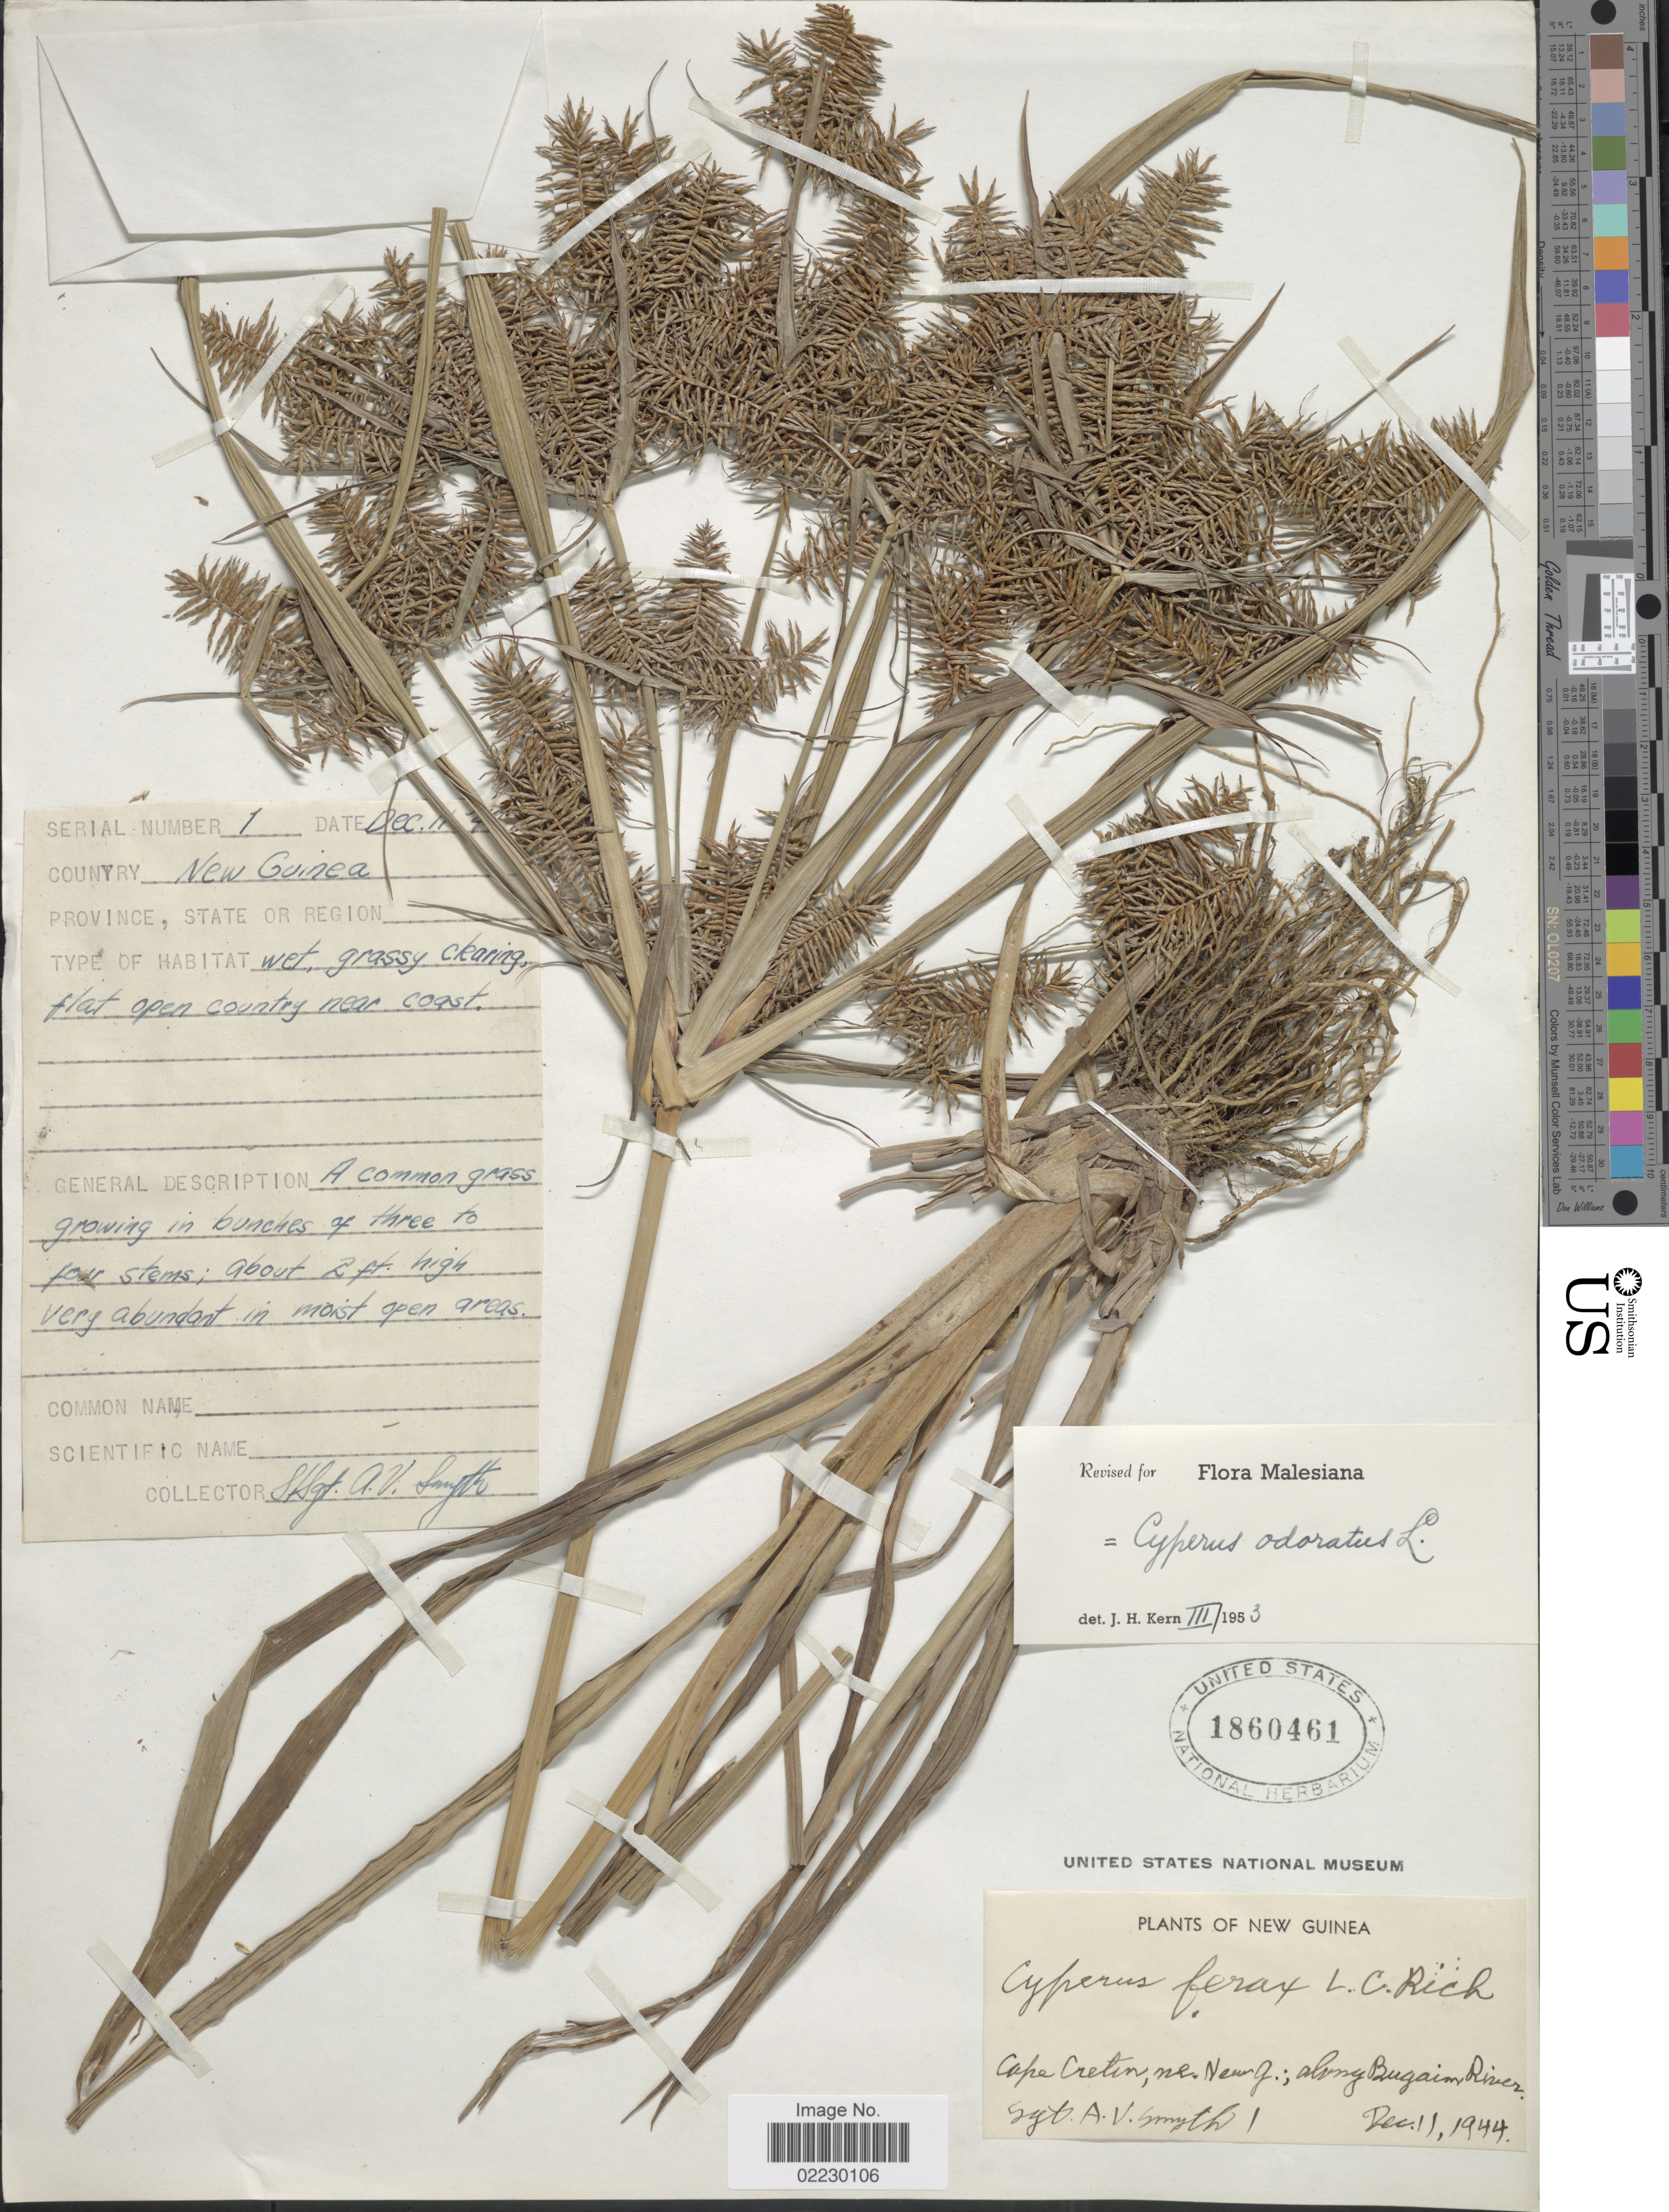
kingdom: Plantae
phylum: Tracheophyta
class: Liliopsida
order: Poales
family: Cyperaceae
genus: Cyperus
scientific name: Cyperus odoratus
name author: L.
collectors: A. V. Smyth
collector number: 1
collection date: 1944-12-11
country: Papua New Guinea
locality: New Guinea, Cape Creten, ne. New G., along Bugain River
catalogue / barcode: US 1860461